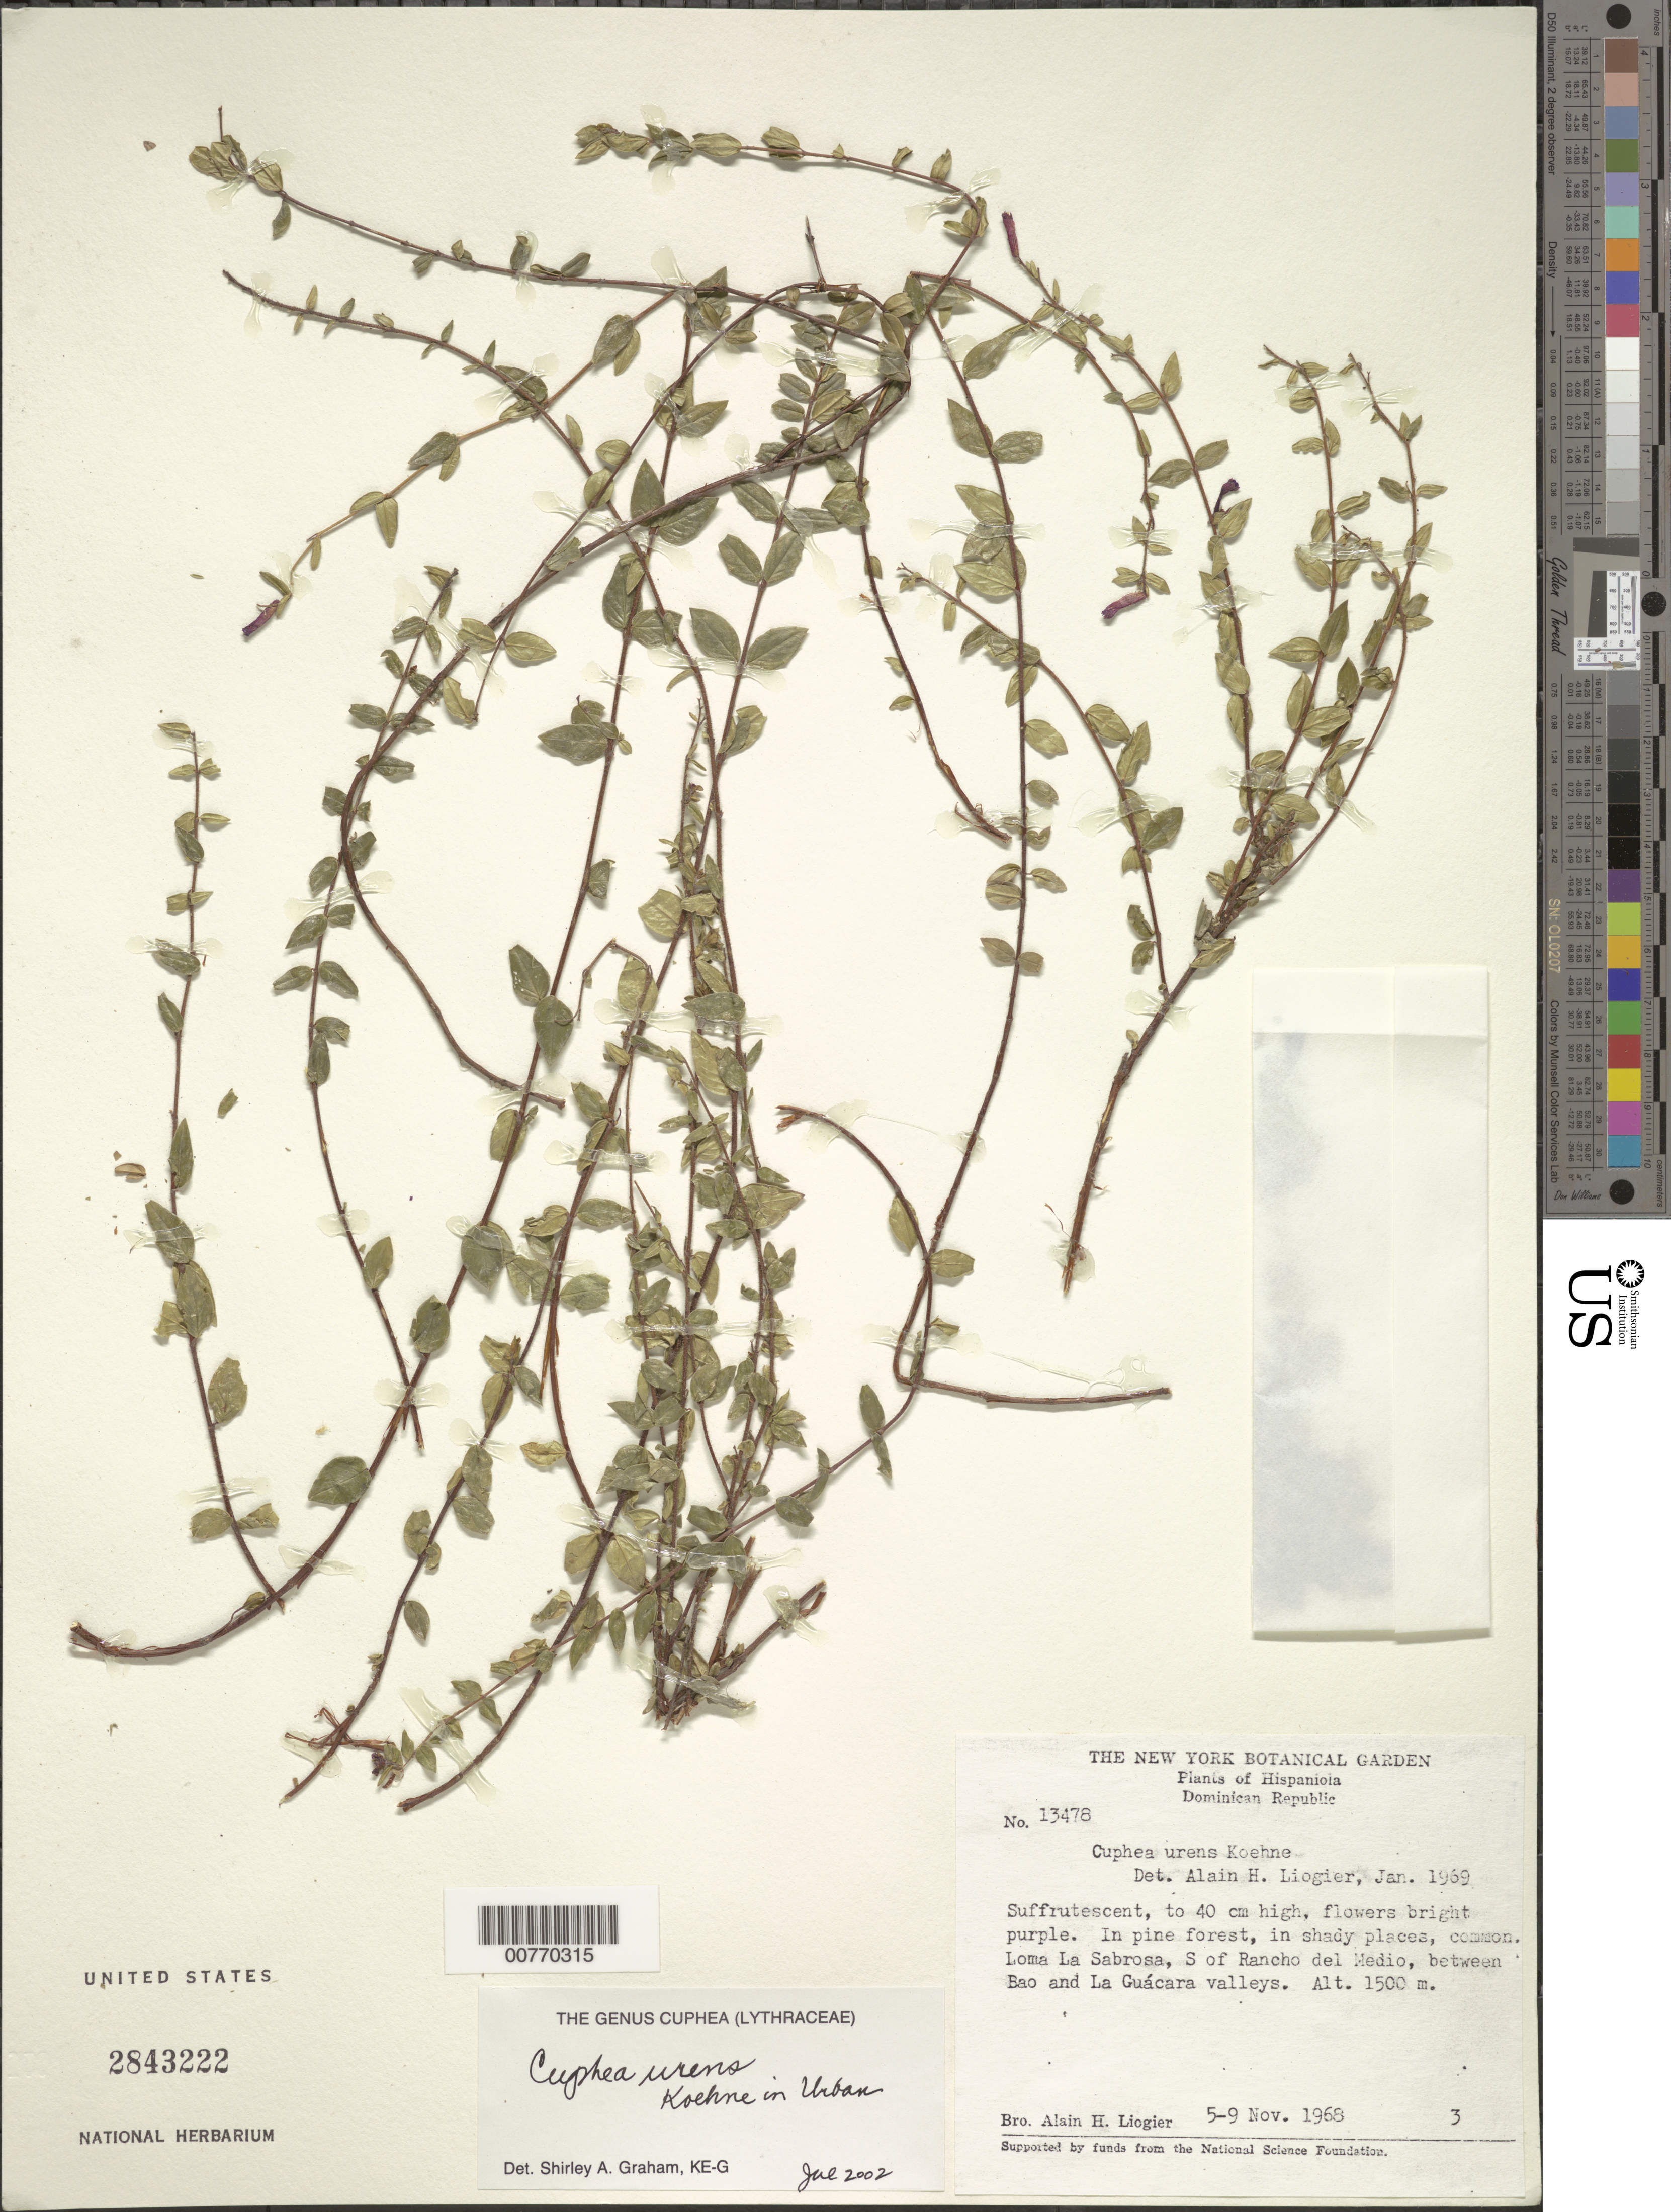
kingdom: Plantae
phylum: Tracheophyta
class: Magnoliopsida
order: Myrtales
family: Lythraceae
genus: Cuphea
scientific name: Cuphea urens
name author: Koehne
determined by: Graham, Shirley Ann Tousch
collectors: A. H. Liogier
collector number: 13478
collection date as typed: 05 Nov 1968 to 09 Nov 1968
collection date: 1968-11-05/1968-11-09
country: Dominican Republic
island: Hispaniola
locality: Loma La Sabrosa, south of Rancho del Medio, between Bao and La Guácara valleys.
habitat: Pine forest, shady places.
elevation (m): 1500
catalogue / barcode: US 2843222